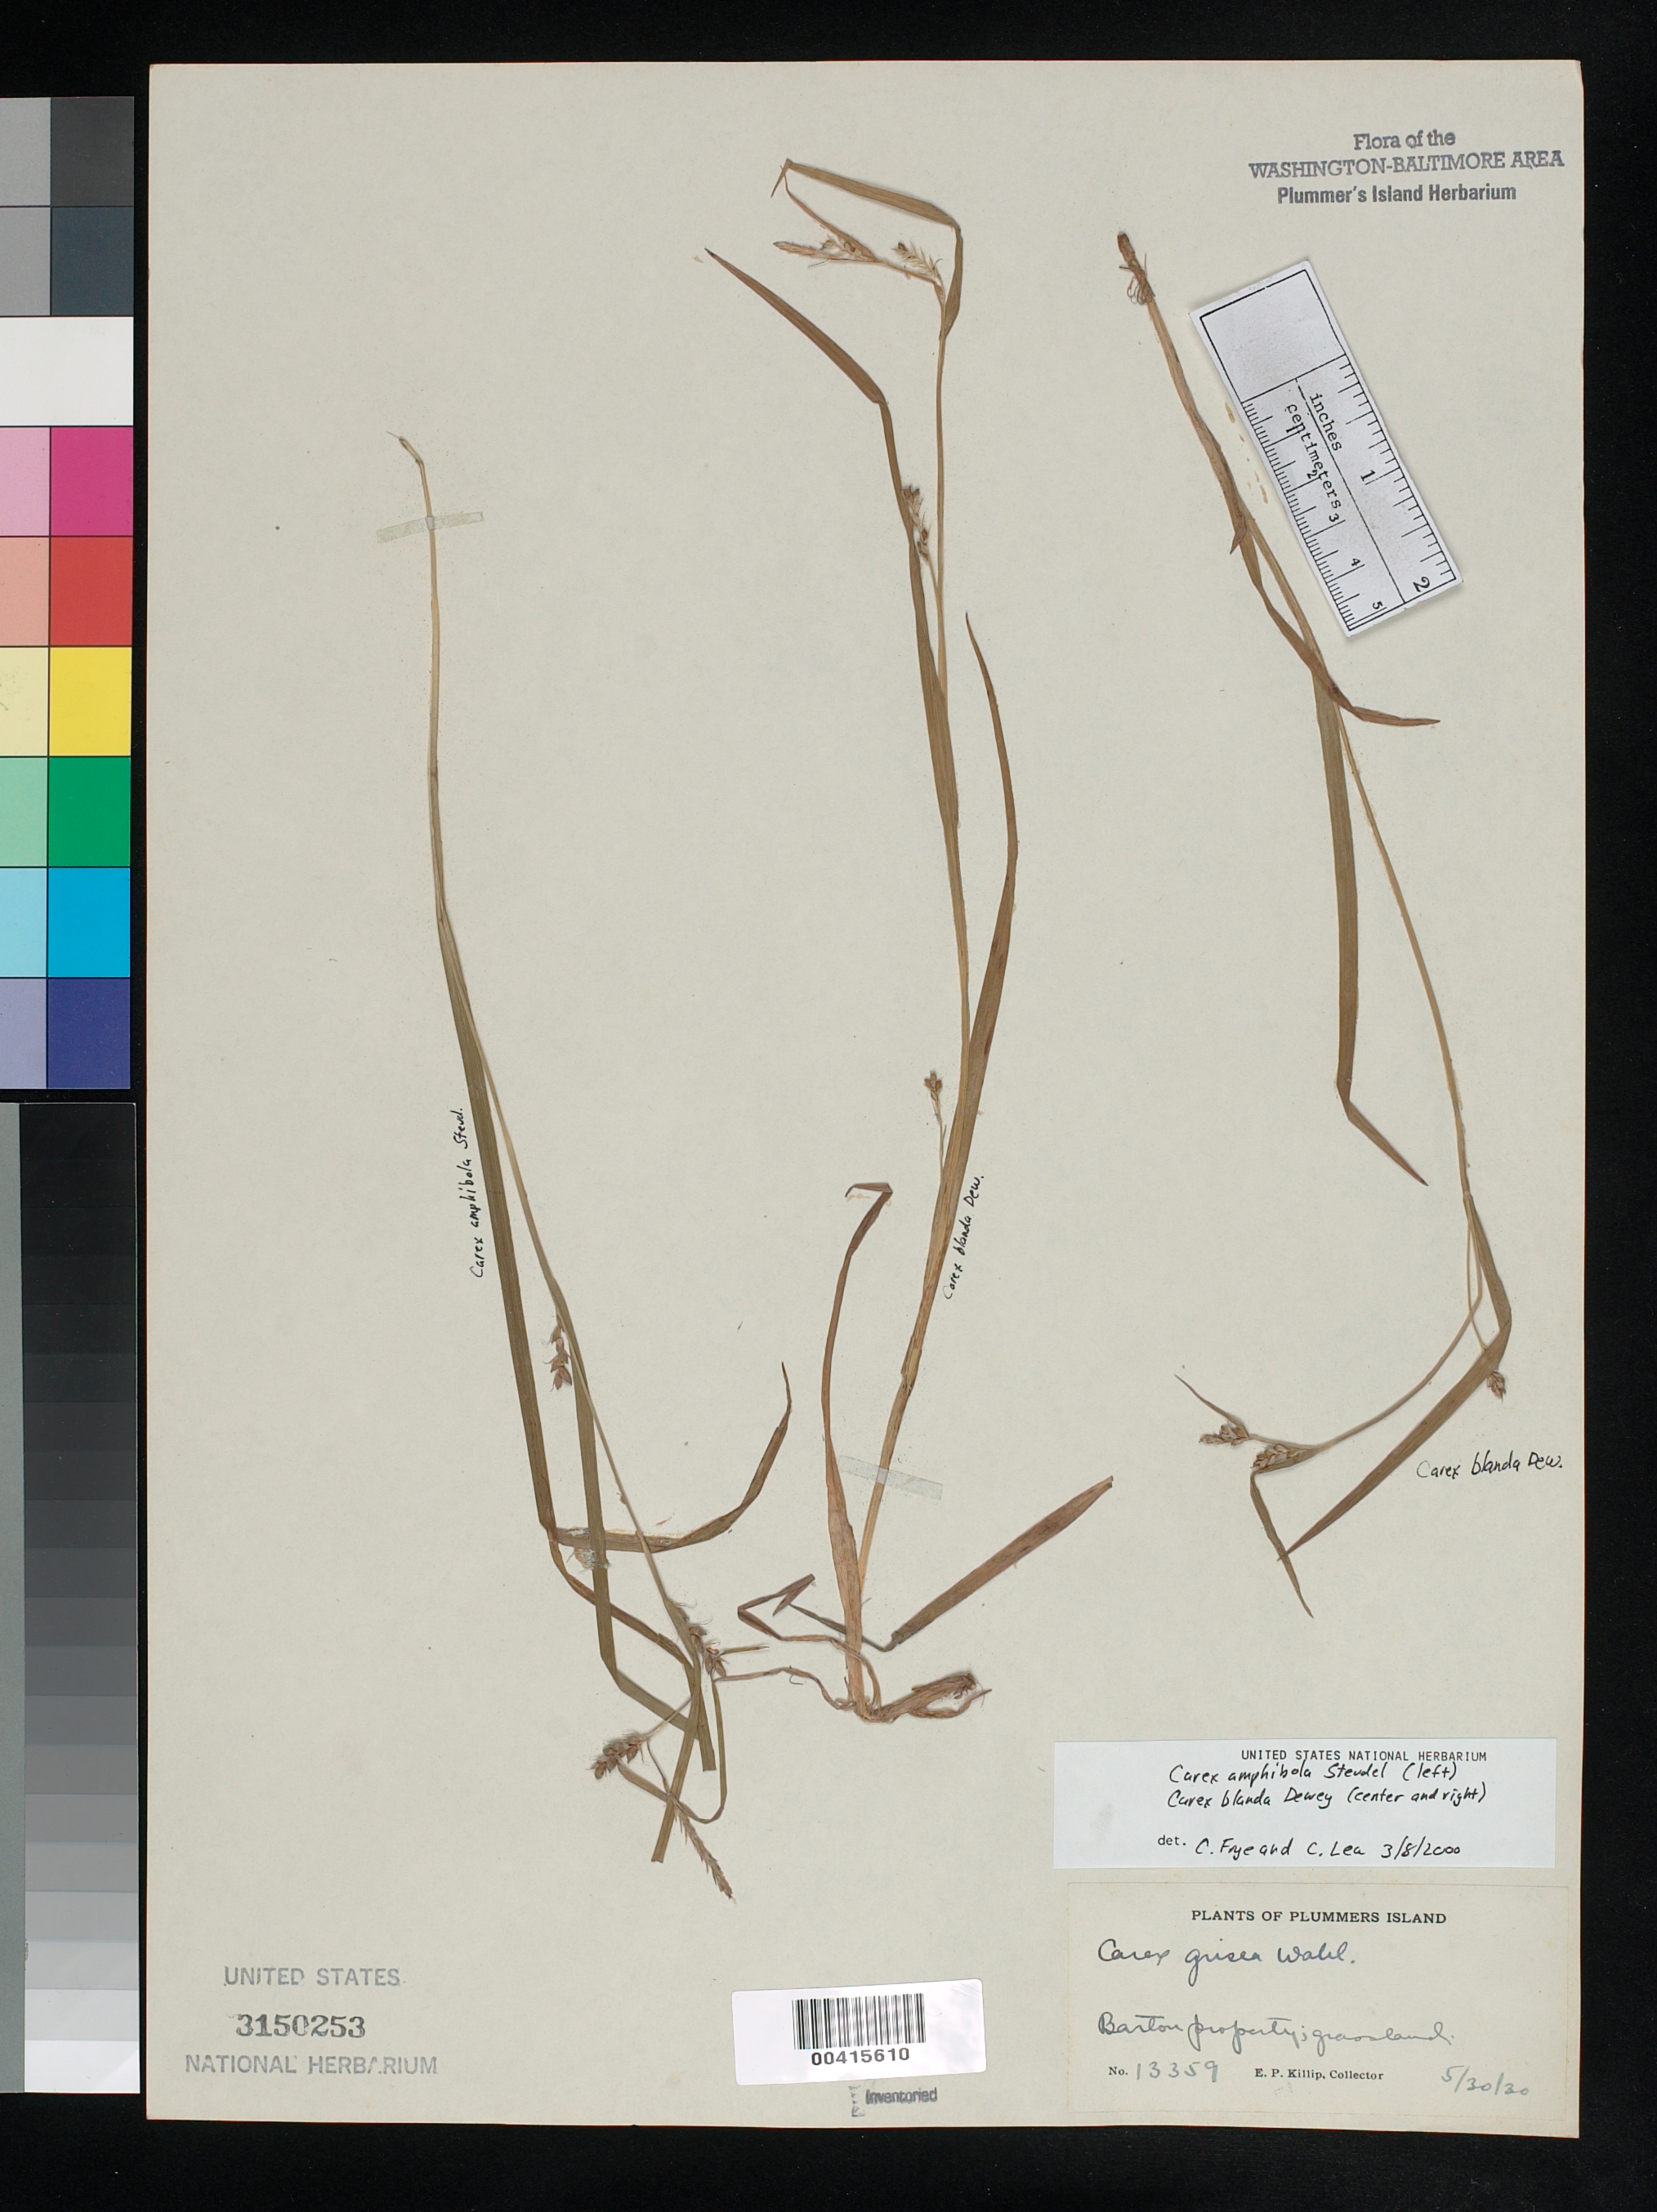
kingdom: Plantae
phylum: Tracheophyta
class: Liliopsida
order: Poales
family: Cyperaceae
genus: Carex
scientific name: Carex amphibola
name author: Steud.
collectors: E. P. Killip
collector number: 13359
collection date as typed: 30 May 1930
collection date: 1930-05-30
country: United States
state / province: Maryland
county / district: Montgomery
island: Plummers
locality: Plummer's Island; Barton property Plummers Island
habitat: Grassland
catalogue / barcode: US 3150253